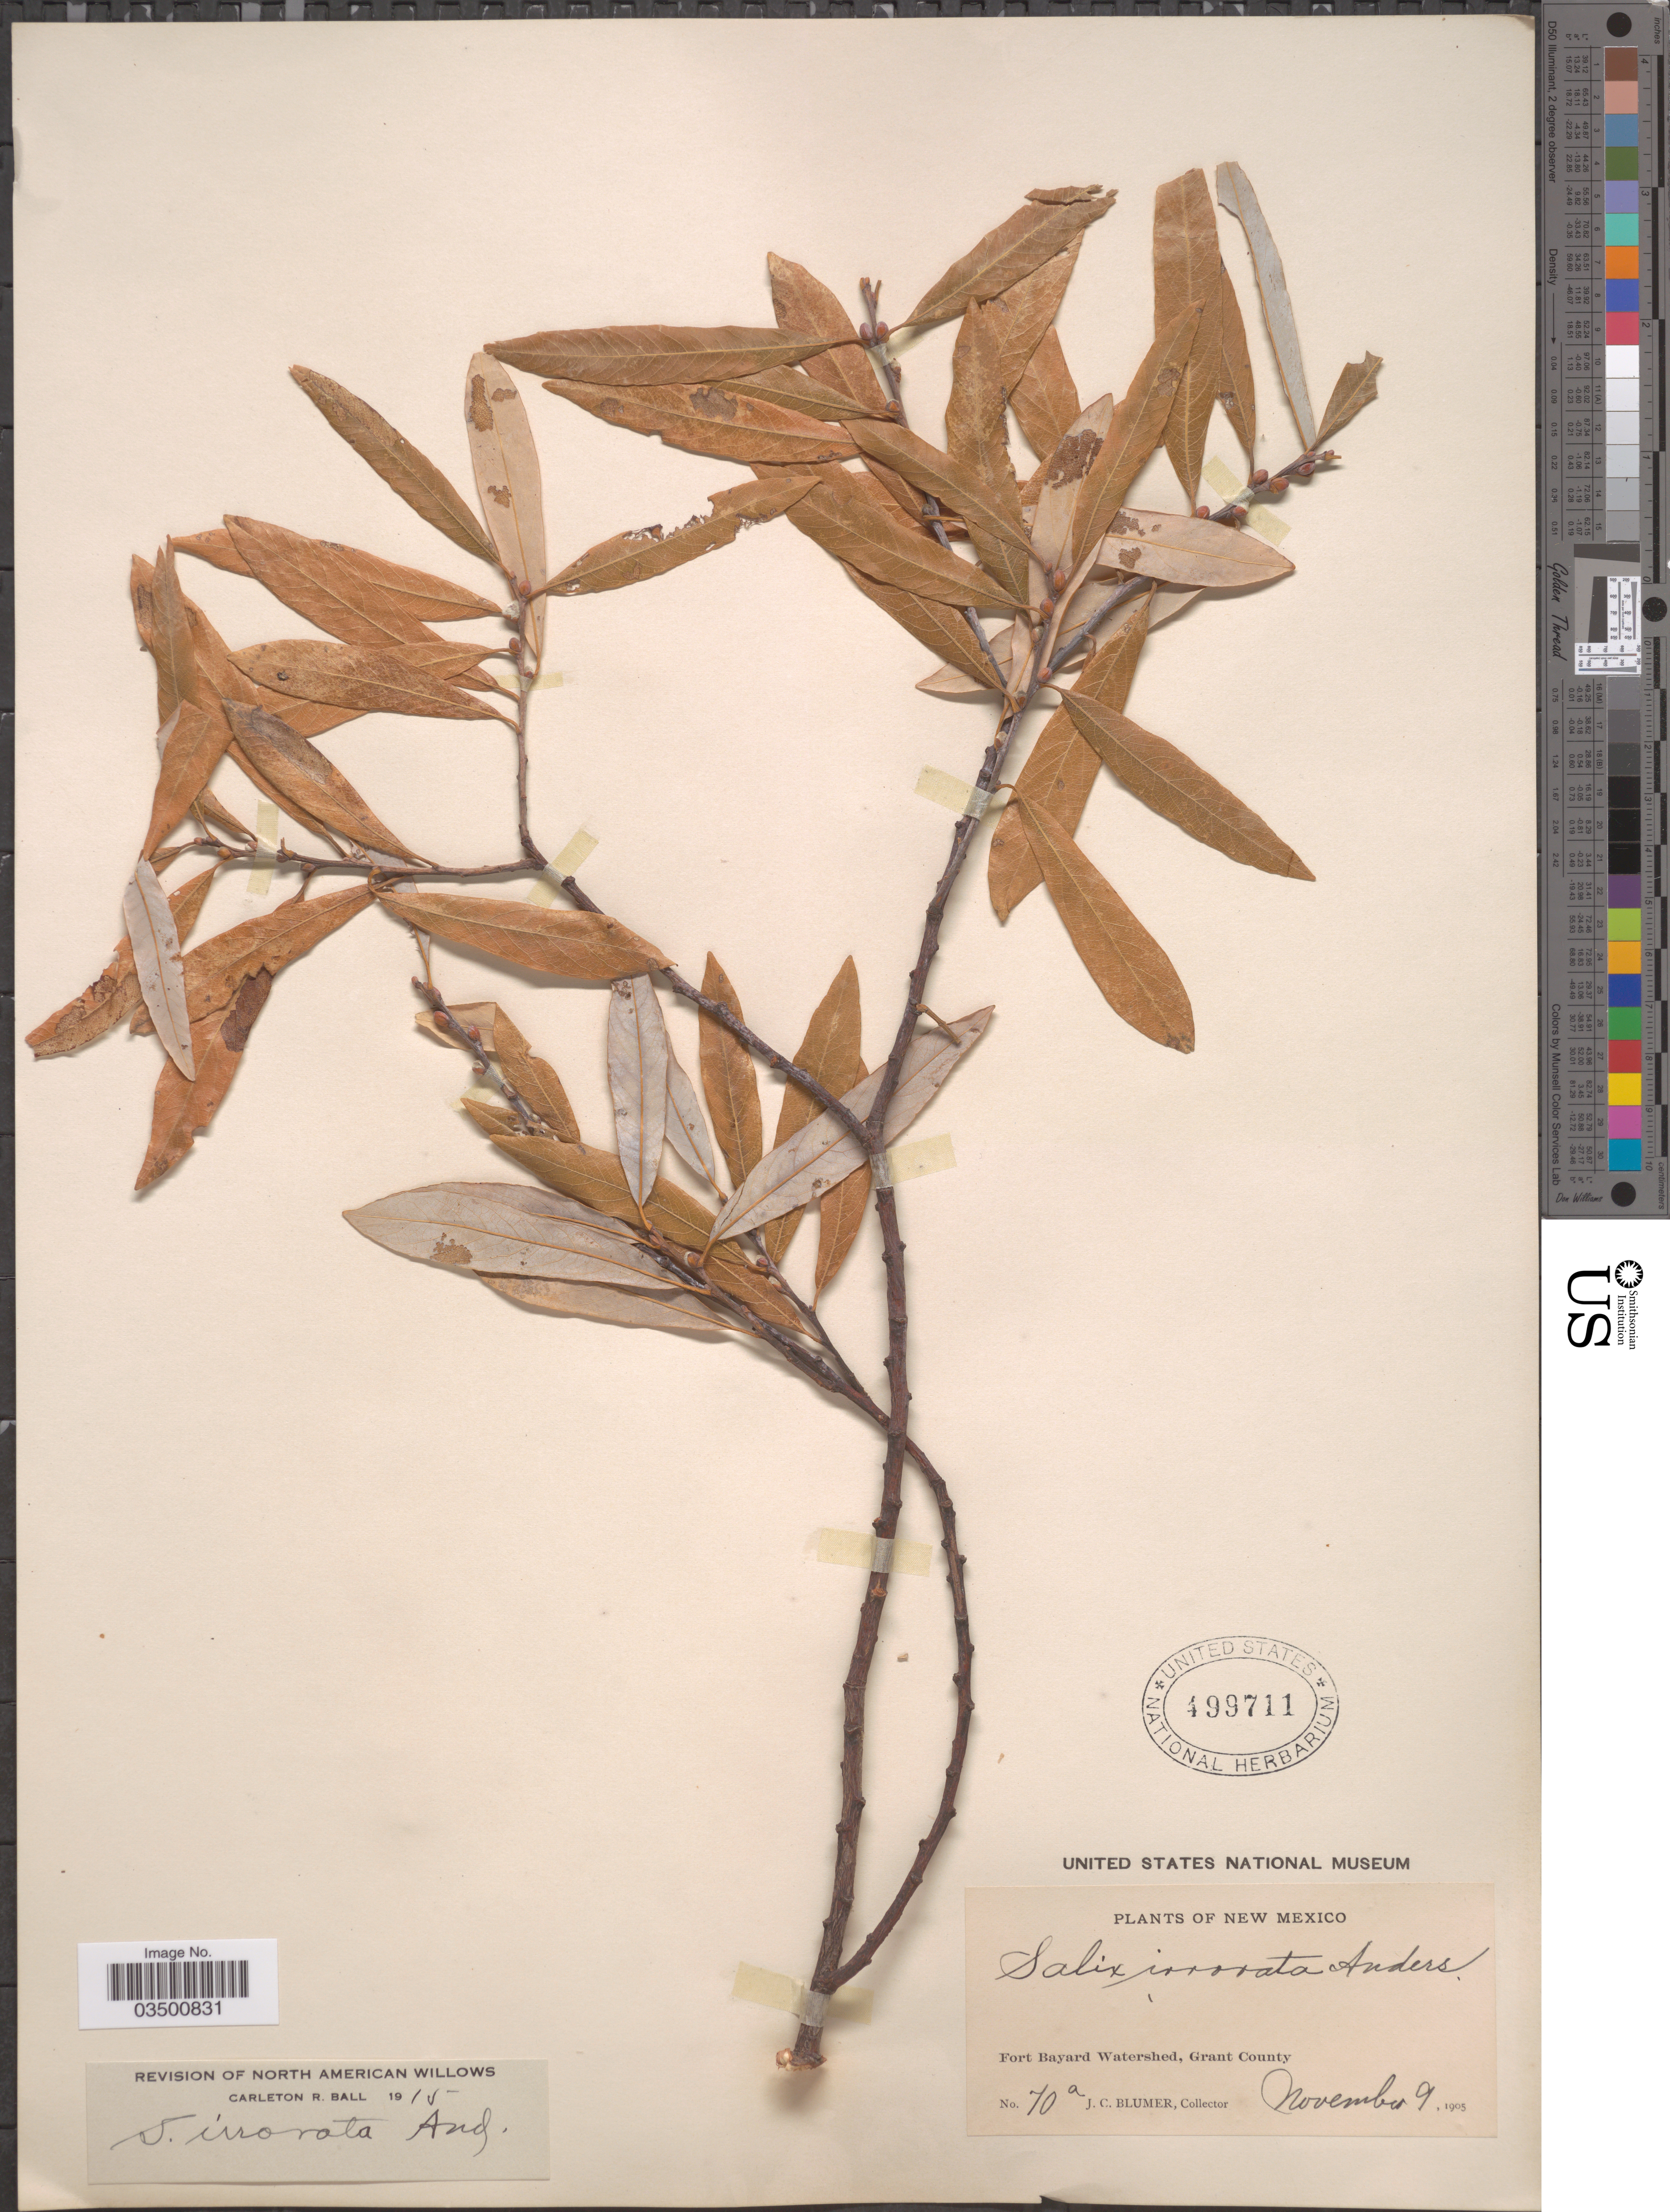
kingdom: Plantae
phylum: Tracheophyta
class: Magnoliopsida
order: Malpighiales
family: Salicaceae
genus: Salix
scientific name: Salix irrorata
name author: Andersson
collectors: J. C. Blumer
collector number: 70a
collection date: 1905-11-09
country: United States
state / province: New Mexico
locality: Fort Bayard Watershed, Grant County.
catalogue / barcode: US 499711